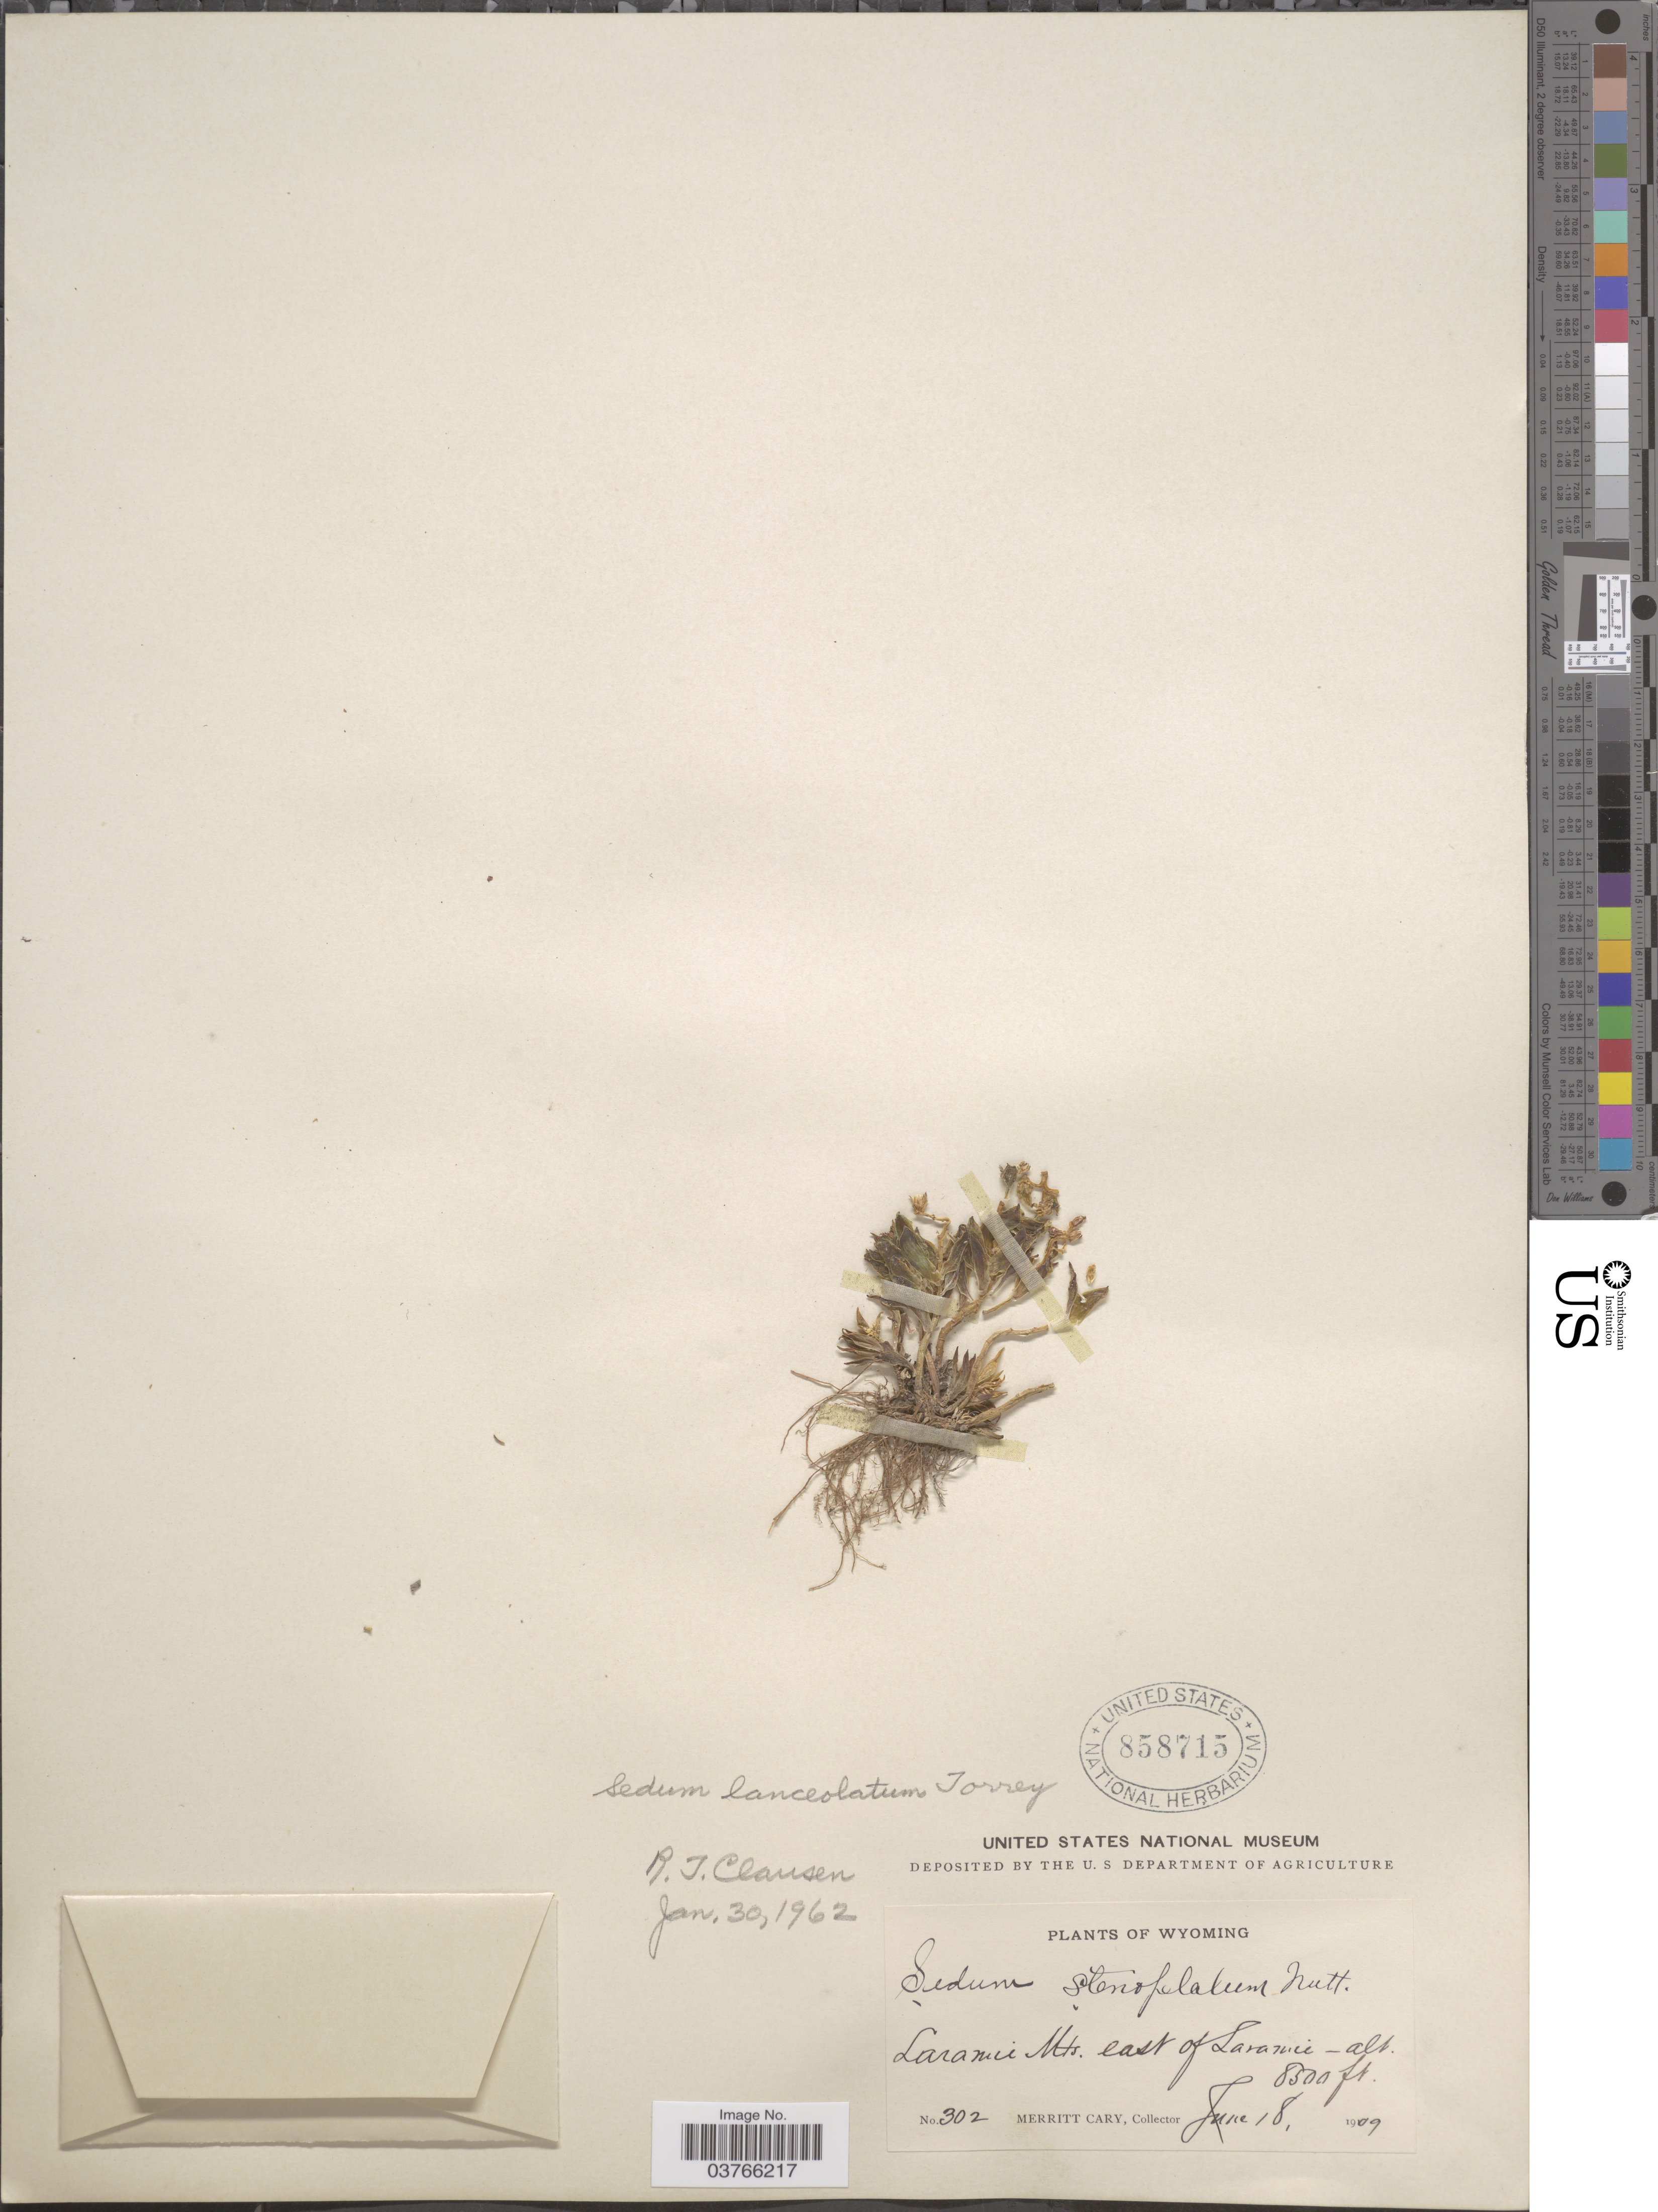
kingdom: Plantae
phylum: Tracheophyta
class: Magnoliopsida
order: Saxifragales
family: Crassulaceae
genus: Sedum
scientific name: Sedum lanceolatum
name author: Torr.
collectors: M. Cary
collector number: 302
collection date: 1909-06-18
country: United States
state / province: Wyoming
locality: Laramie Mts. east of Laramie.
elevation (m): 2591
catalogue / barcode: US 858715